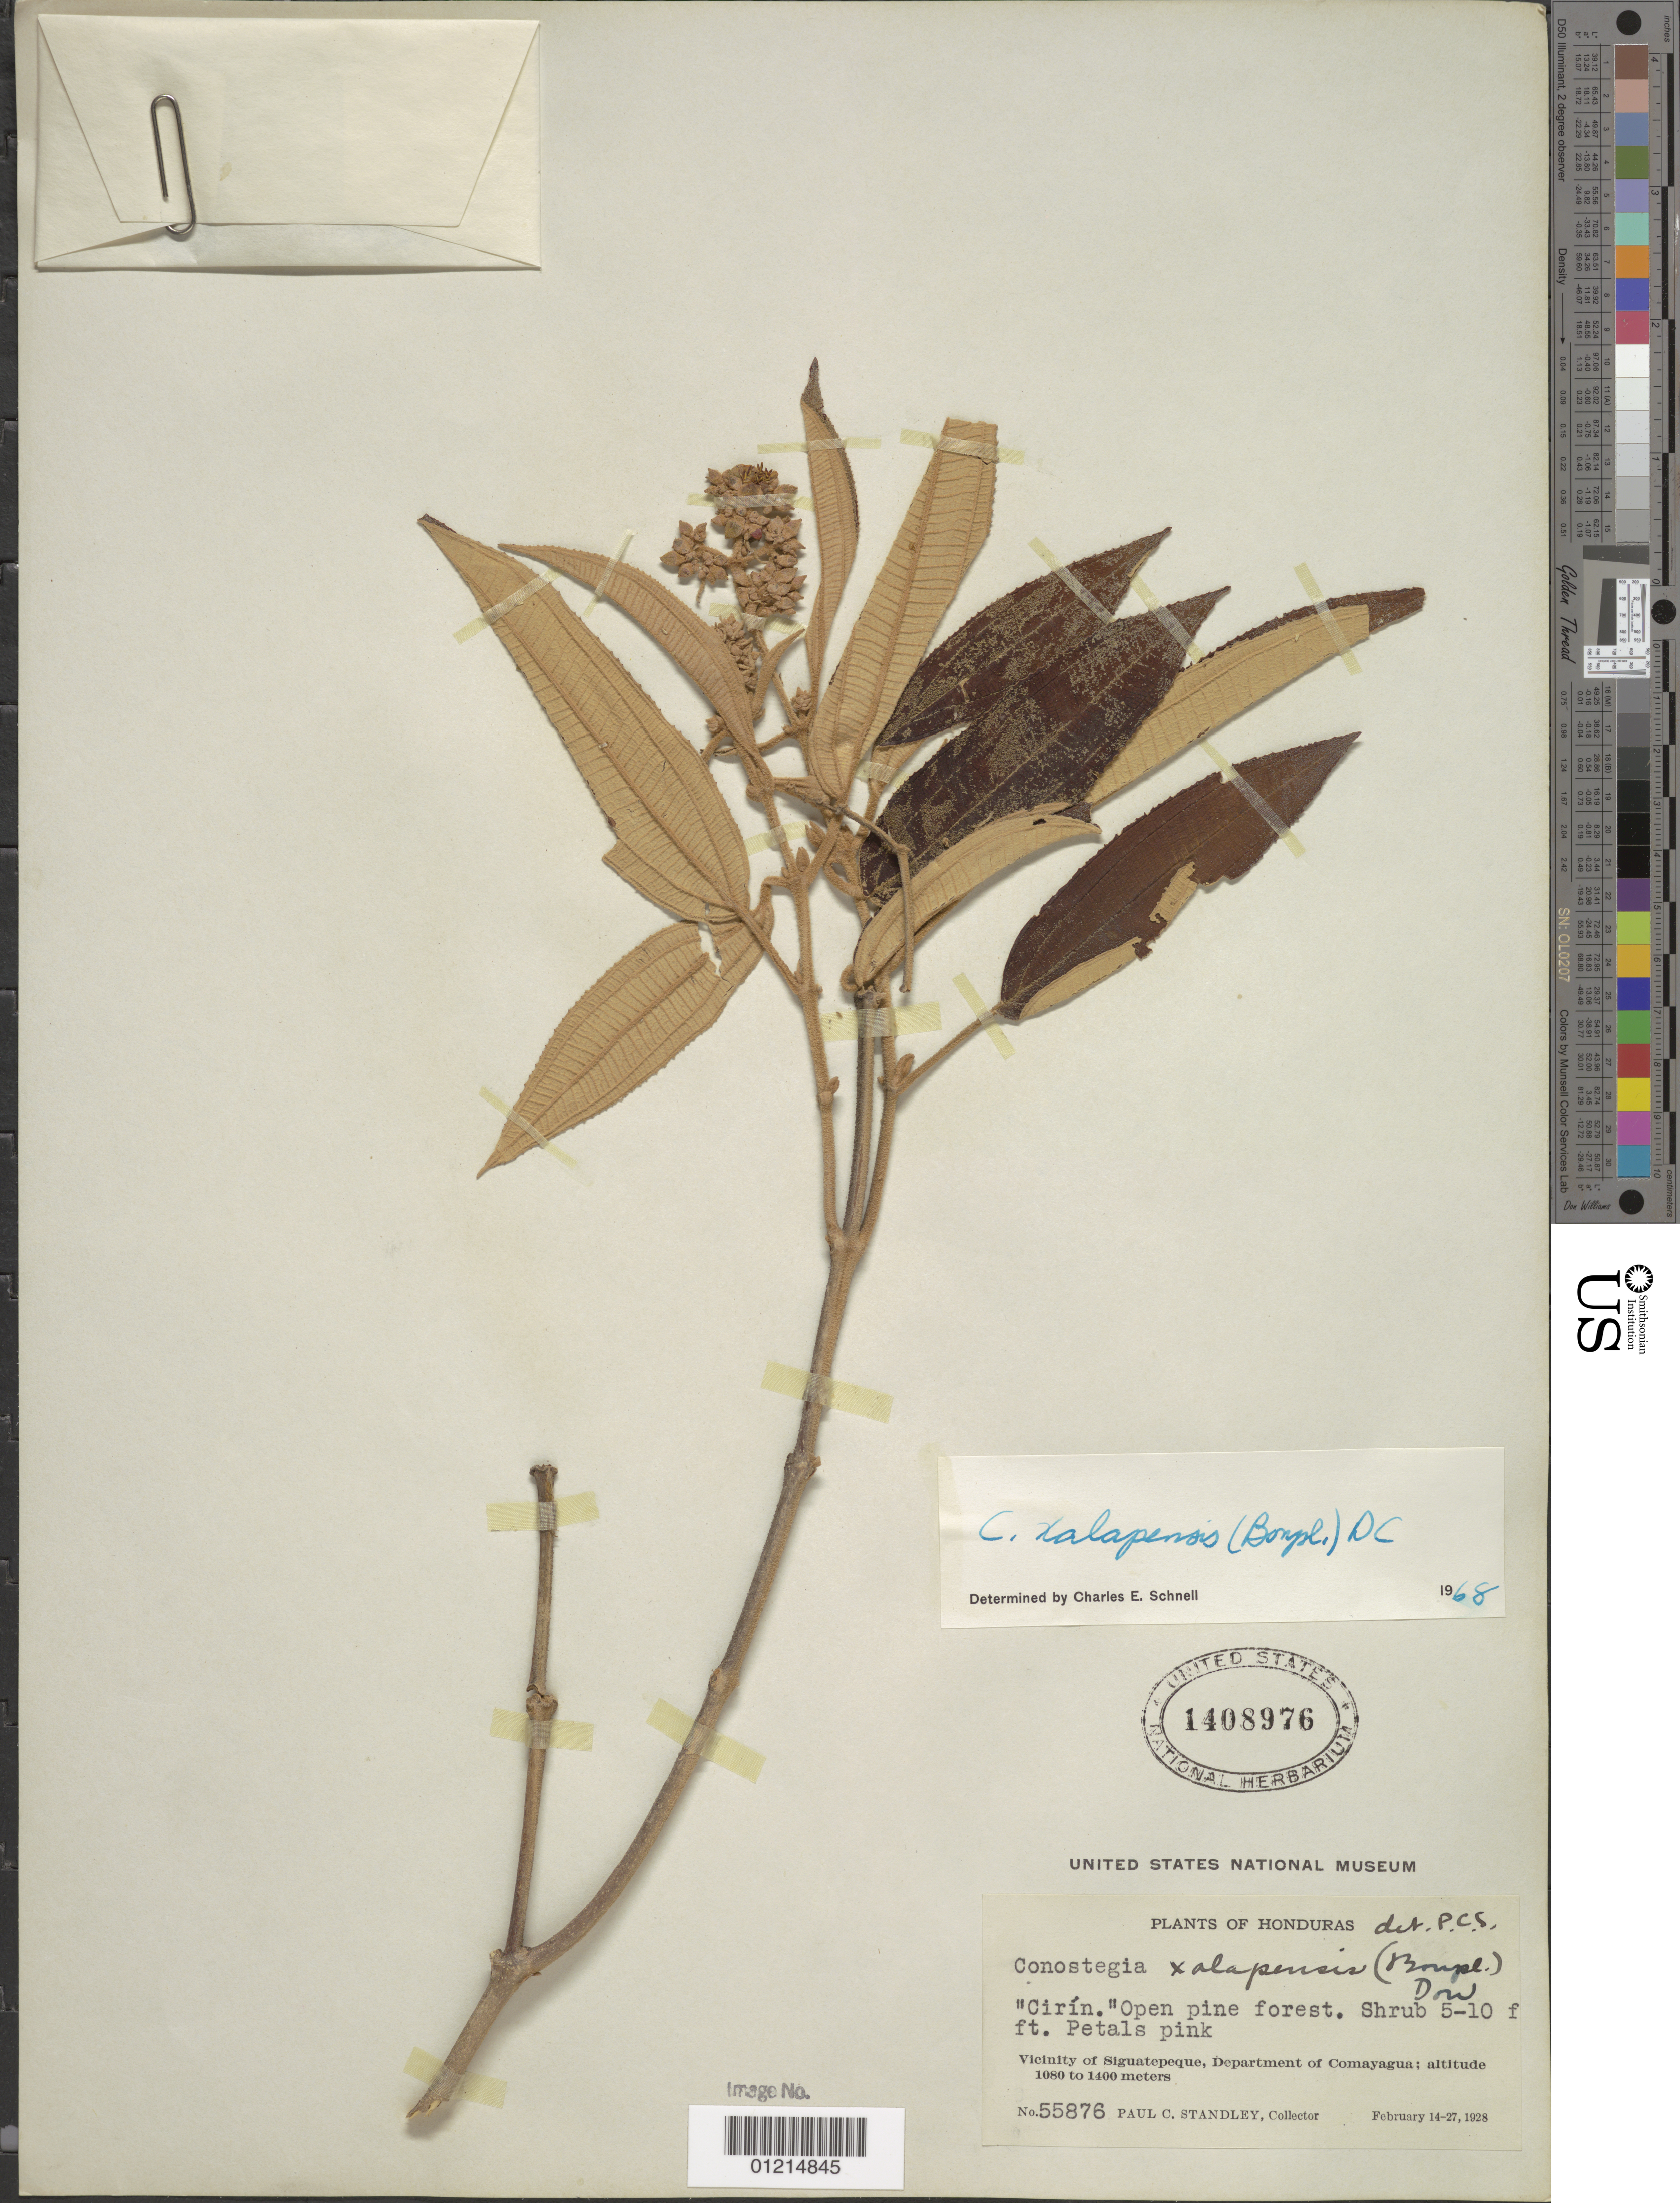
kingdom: Plantae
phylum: Tracheophyta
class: Magnoliopsida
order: Myrtales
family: Melastomataceae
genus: Conostegia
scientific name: Conostegia quadrangularis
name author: Schltdl. ex Steud.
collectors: P. C. Standley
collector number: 55876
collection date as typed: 14 Feb 1928 to 27 Feb 1928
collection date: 1928-02-14/1928-02-27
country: Honduras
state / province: Comayagua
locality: Vicinity of Siguatepeque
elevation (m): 1080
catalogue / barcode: US 1408976